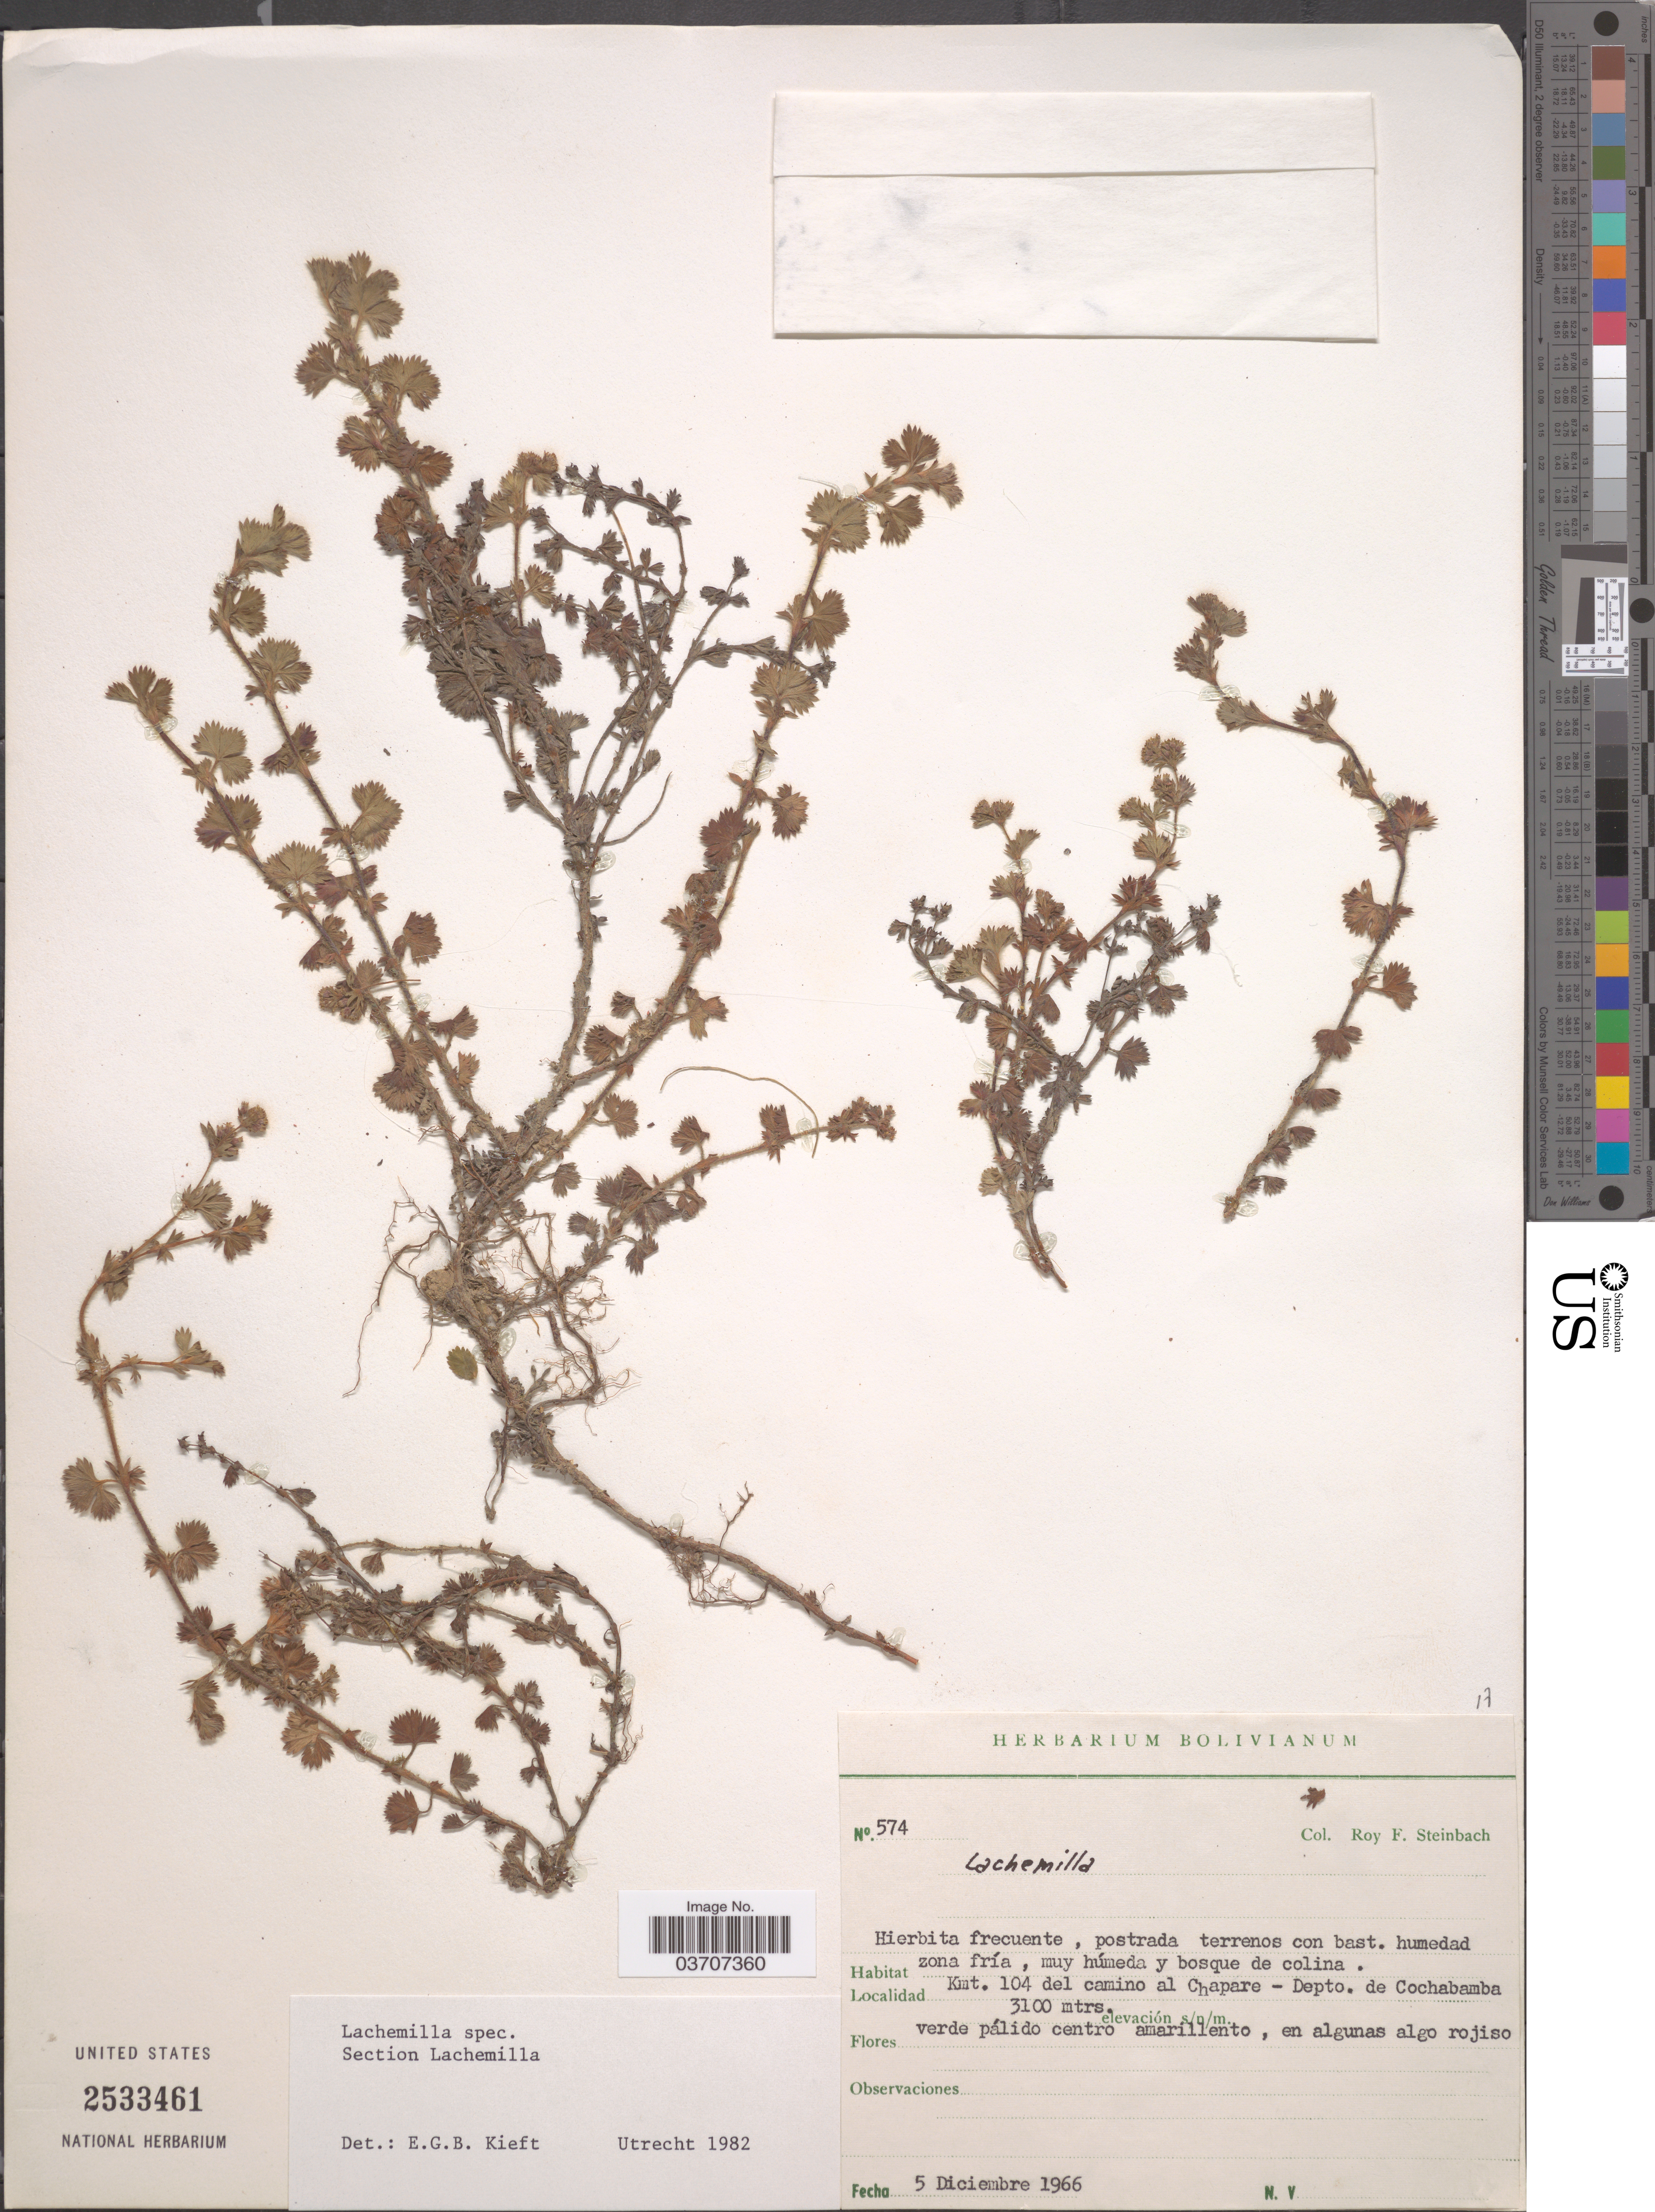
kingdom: Plantae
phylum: Tracheophyta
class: Magnoliopsida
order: Rosales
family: Rosaceae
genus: Lachemilla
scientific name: Lachemilla sp.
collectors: R. F. Steinbach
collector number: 574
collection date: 1966-12-05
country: Bolivia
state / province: Cochabamba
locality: Kmt. 104 del camino al Chapare - Depto. de Cochabamba.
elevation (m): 3100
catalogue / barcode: US 2533461